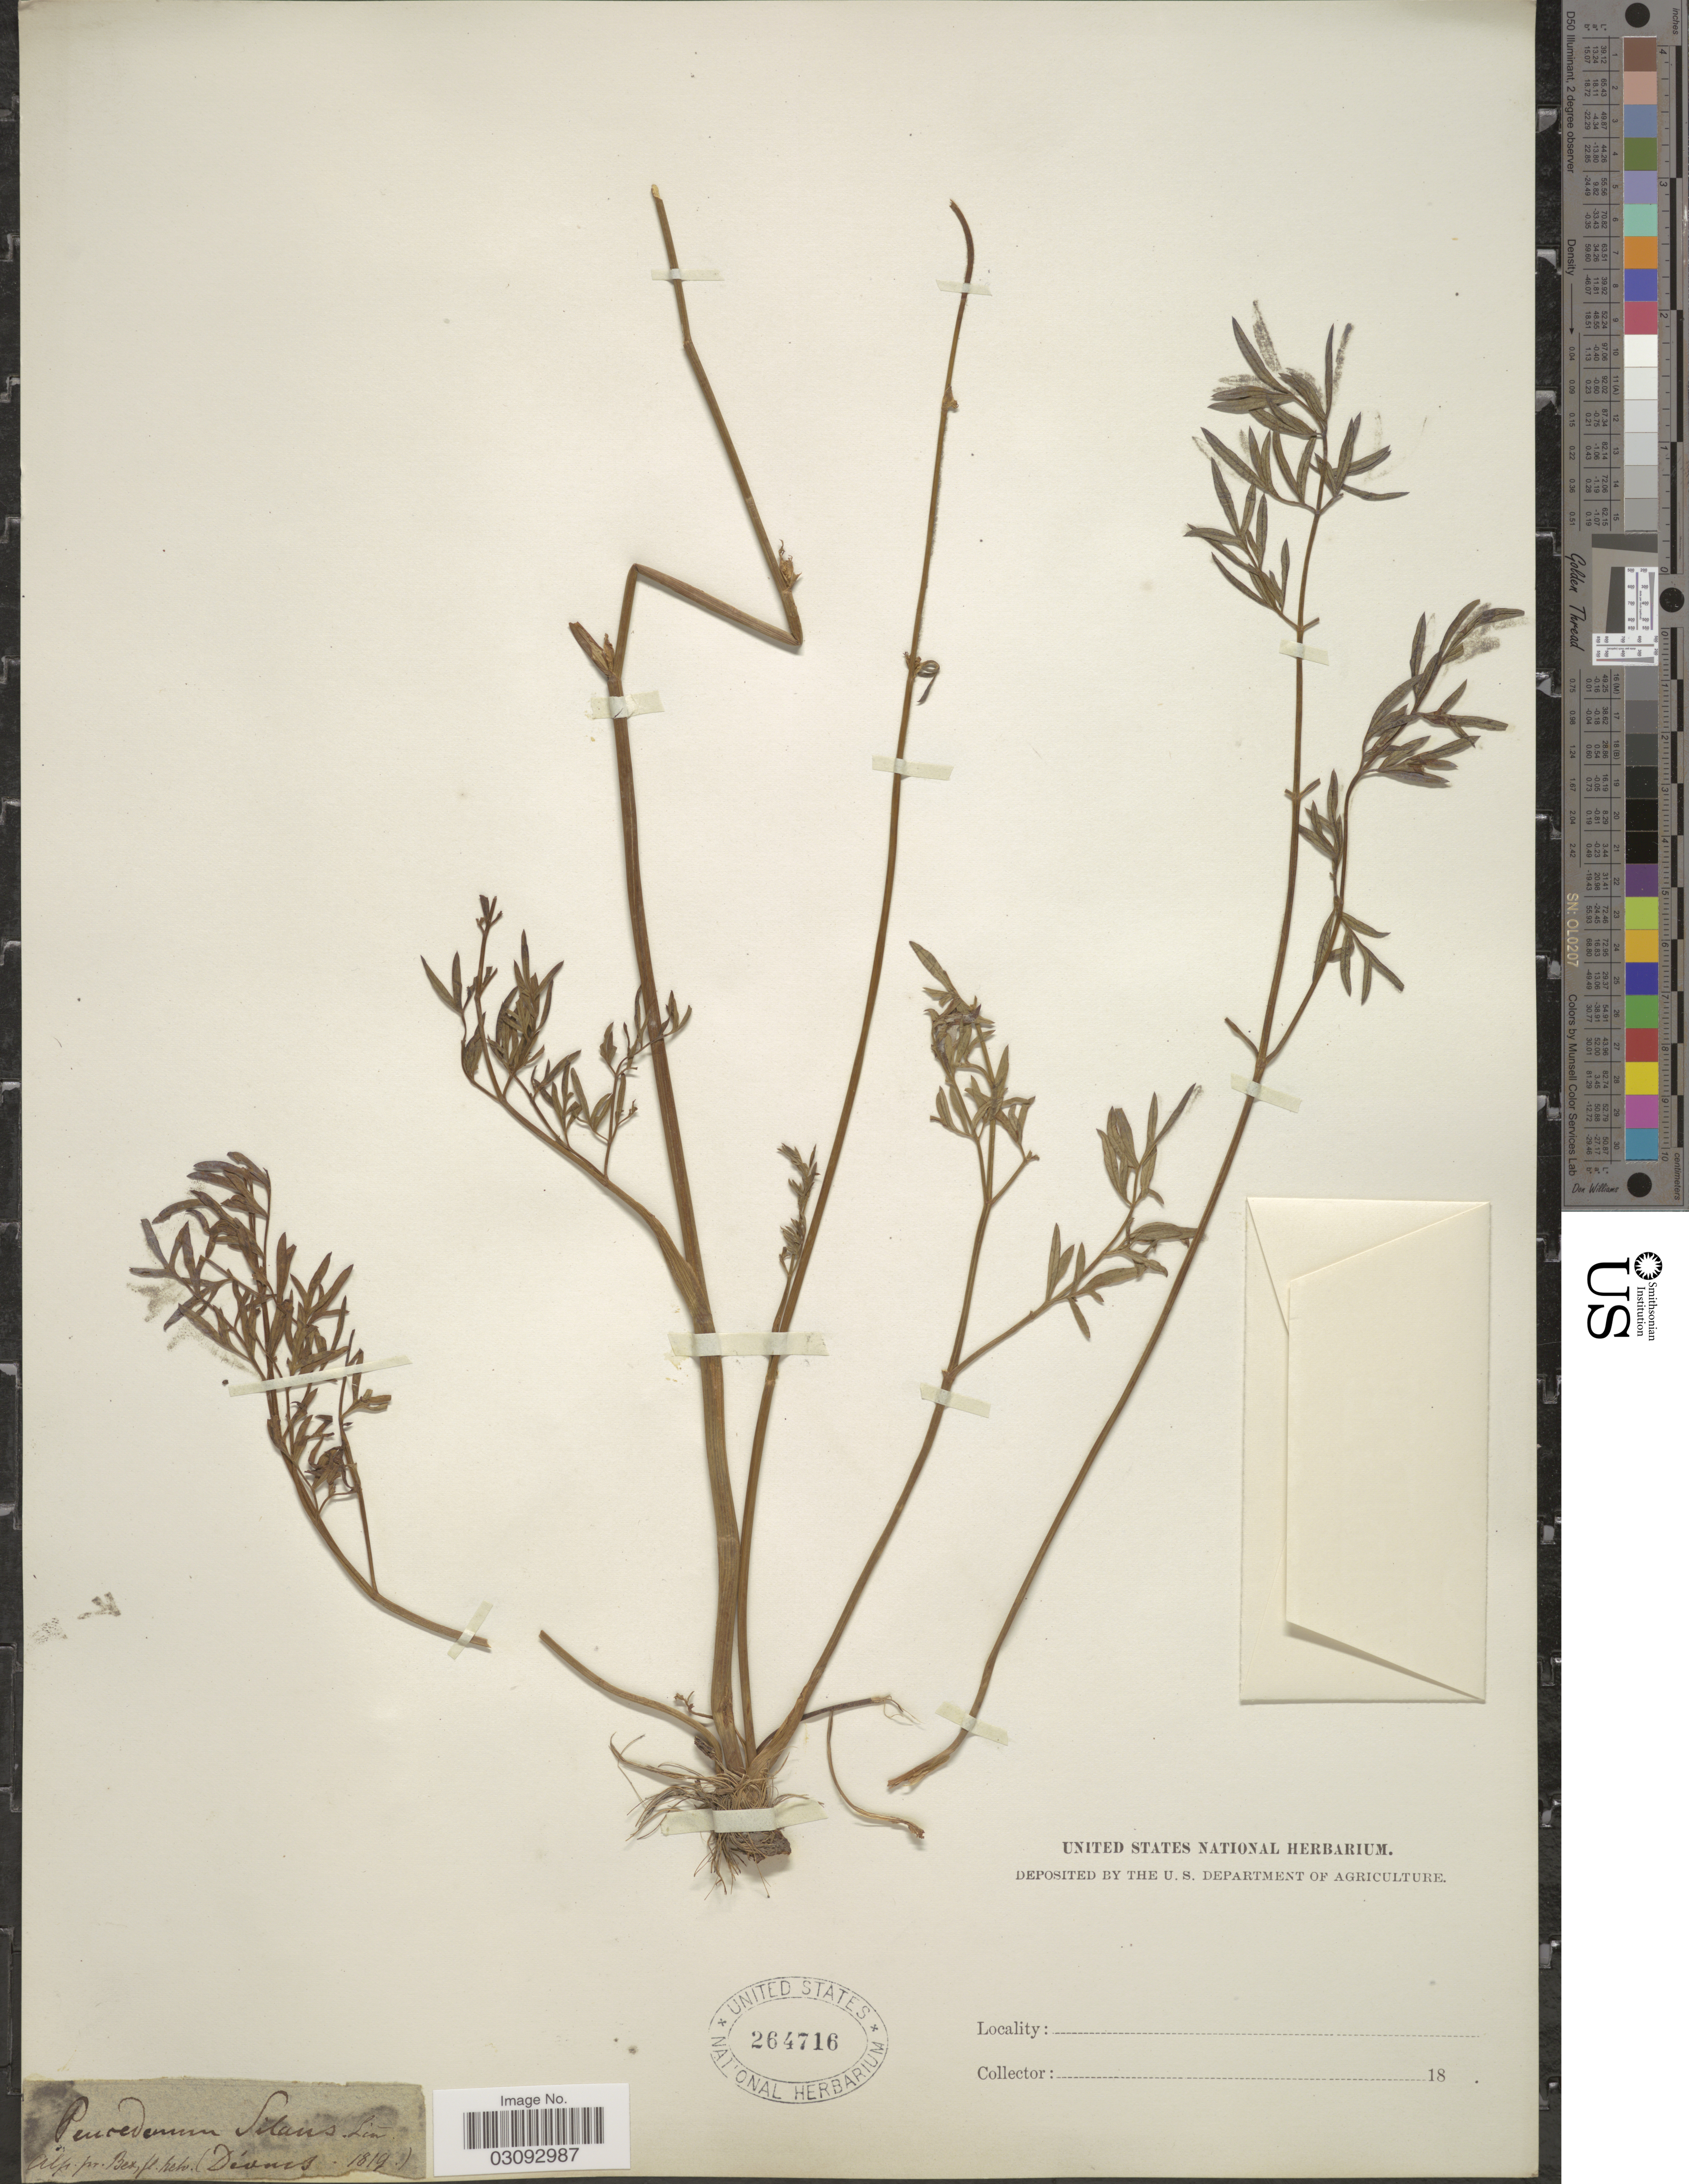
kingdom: Plantae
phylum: Tracheophyta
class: Magnoliopsida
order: Apiales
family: Apiaceae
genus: Peucedanum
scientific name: Peucedanum sp.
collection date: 1819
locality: Alp, pr. Bex. fl. helv. [interpreted].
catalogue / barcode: US 264716